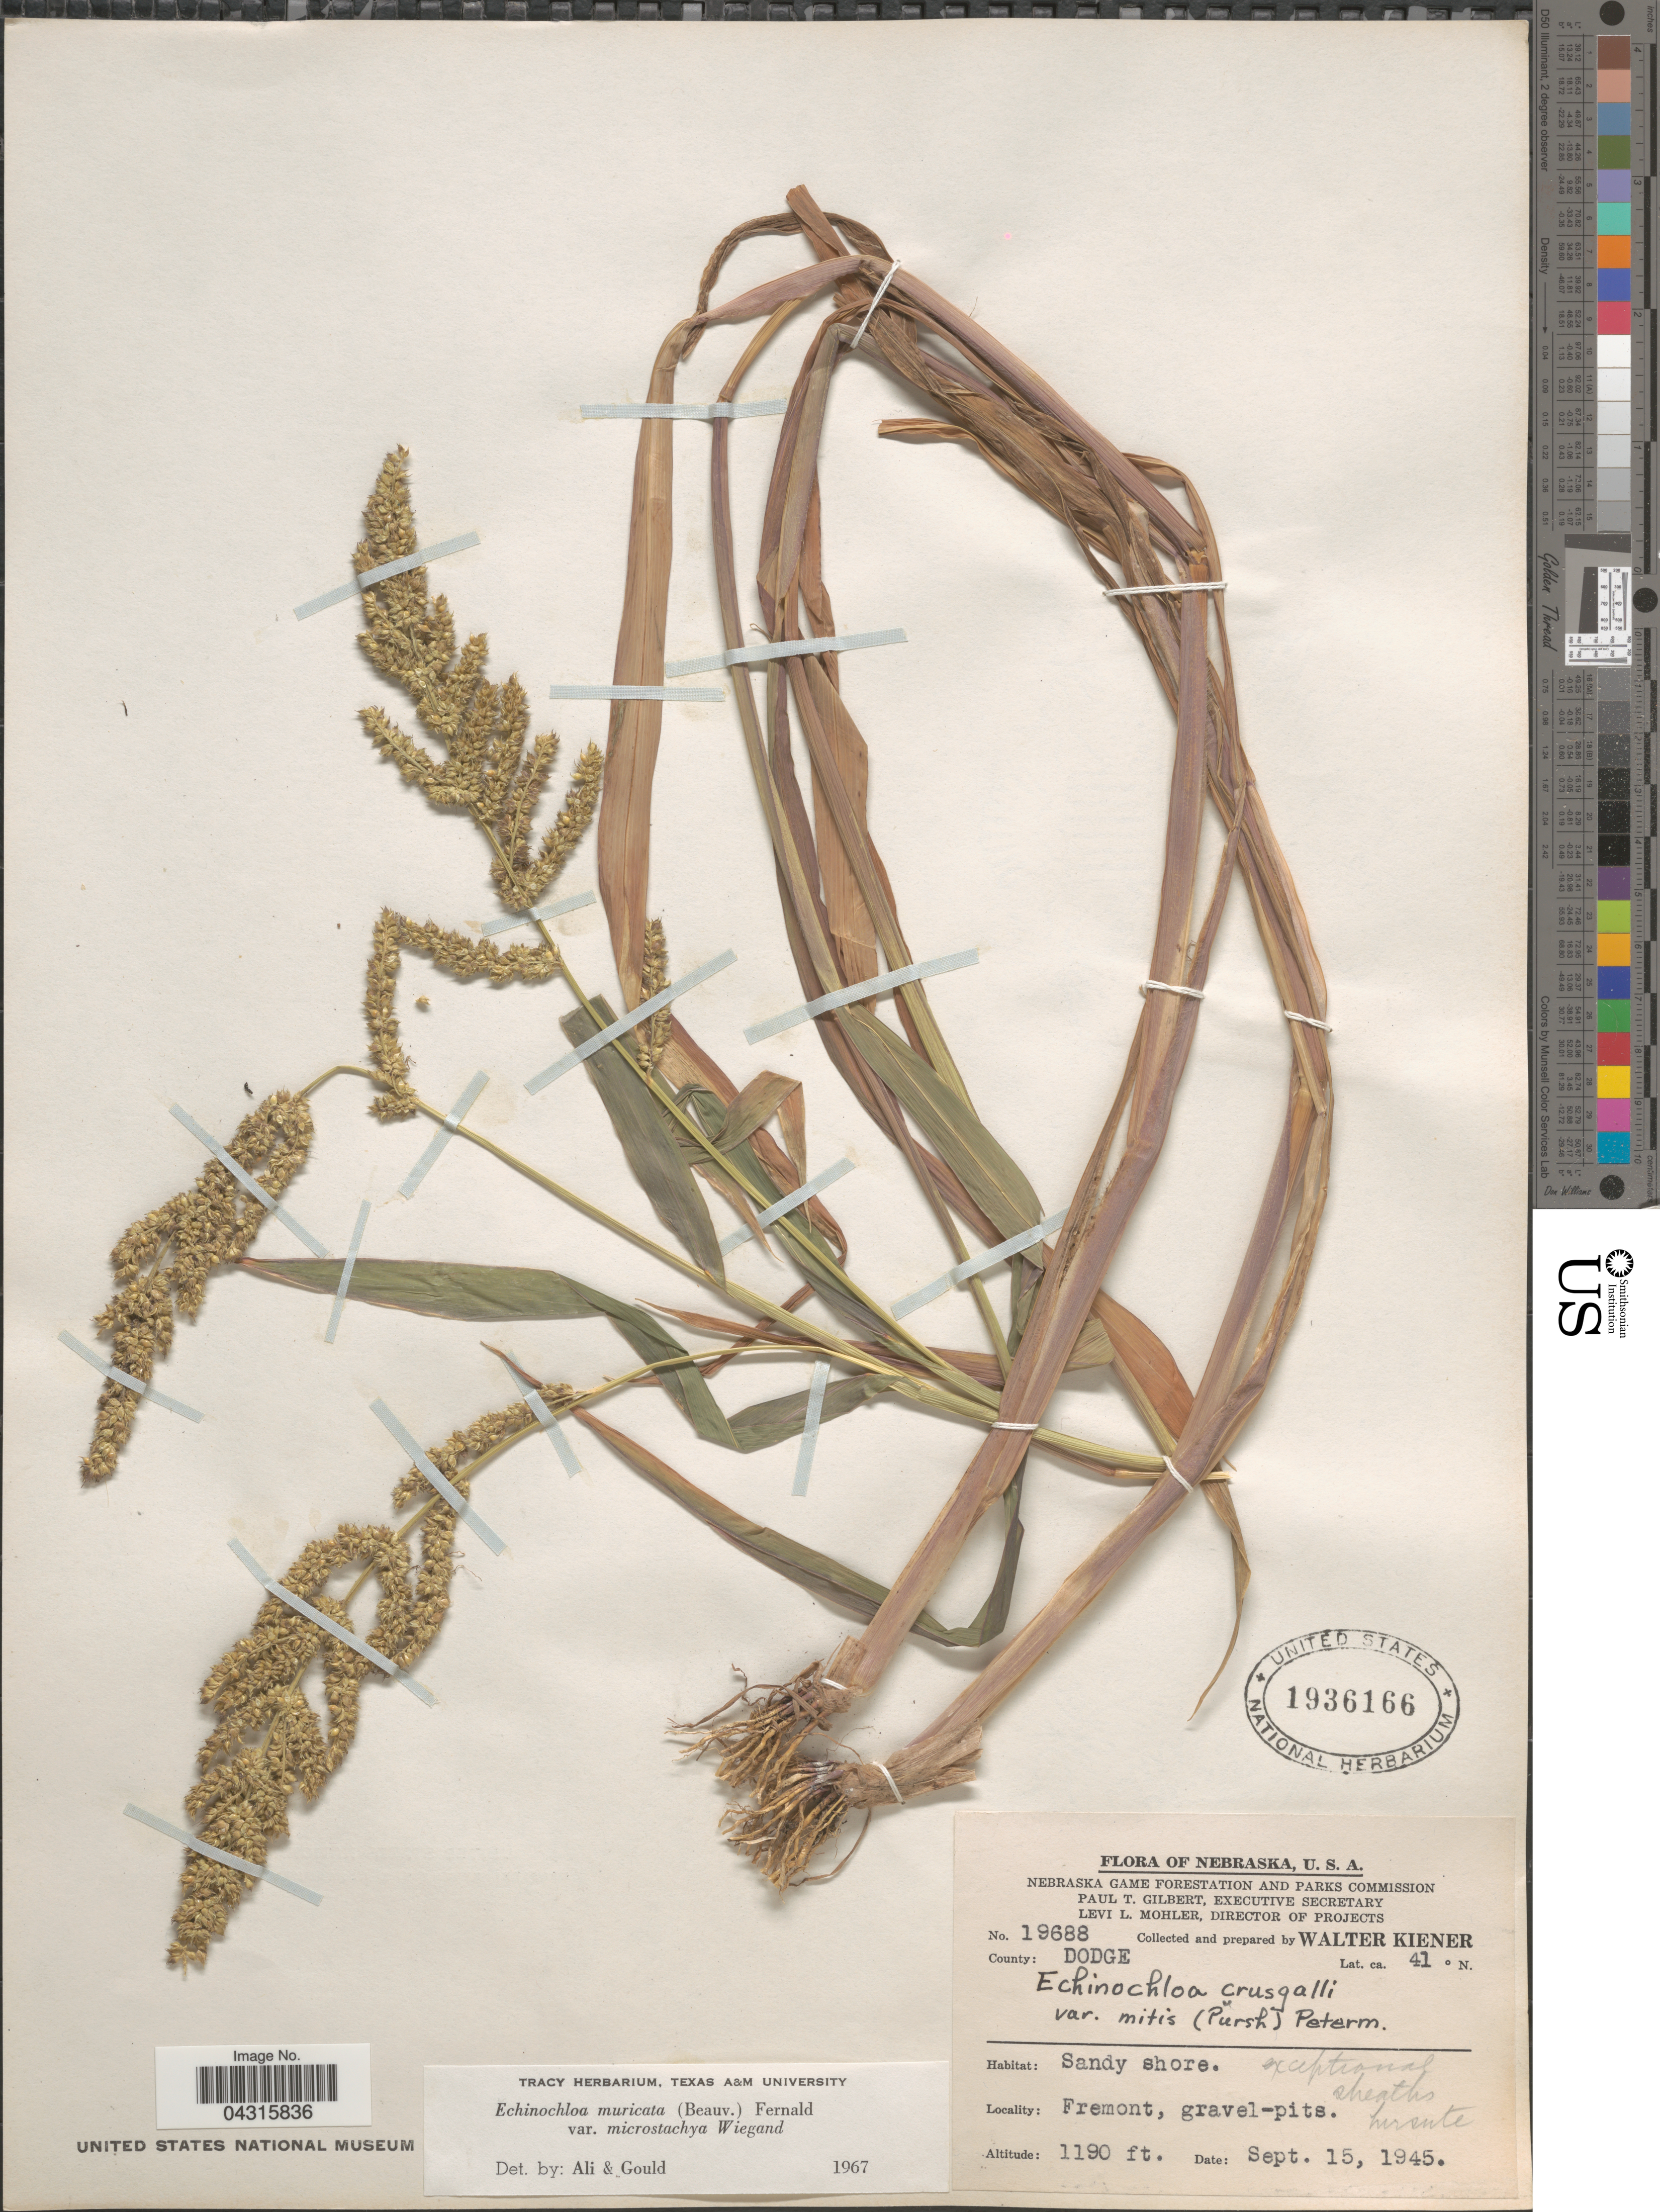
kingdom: Plantae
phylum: Tracheophyta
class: Liliopsida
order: Poales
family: Poaceae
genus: Echinochloa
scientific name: Echinochloa muricata var. microstachya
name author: Wiegand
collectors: W. Kiener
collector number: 19688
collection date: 1945-09-15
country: United States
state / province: Nebraska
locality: Nebraska Game Forestation and Parks Commission. County: Dodge. Sandy shore. Fremont, gravel-pits.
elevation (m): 363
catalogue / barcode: US 1936166